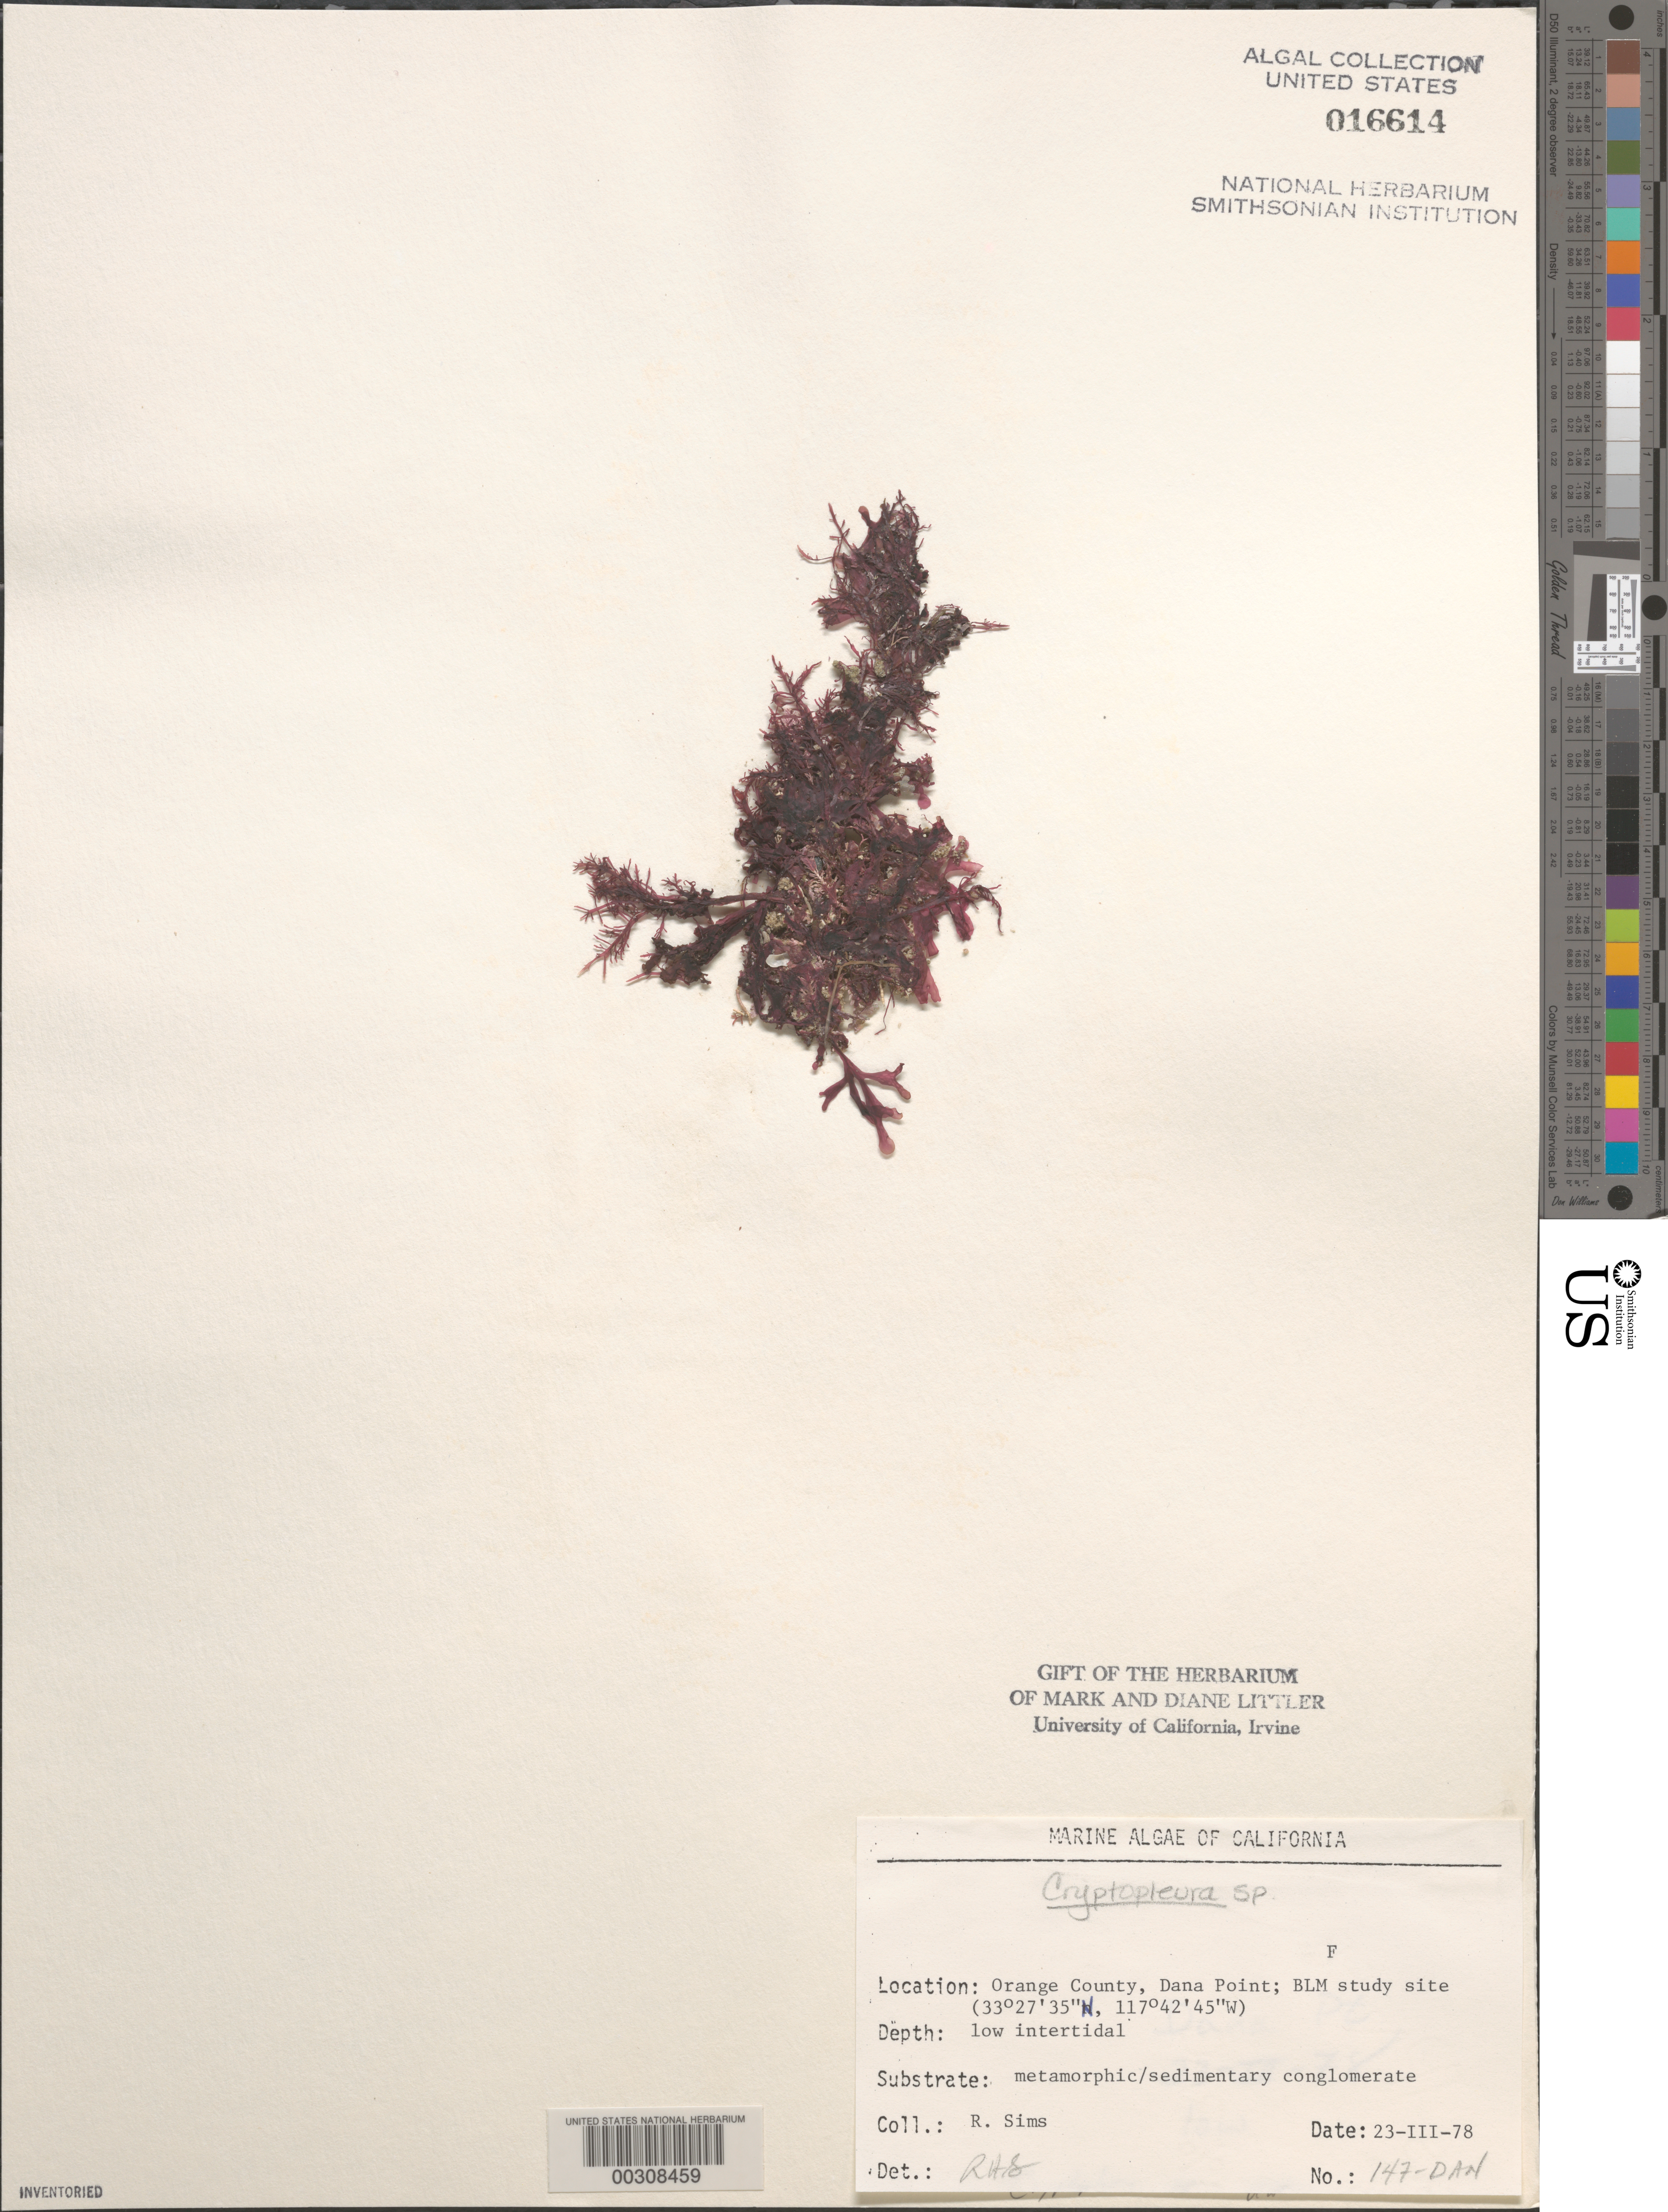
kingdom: Plantae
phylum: Rhodophyta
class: Florideophyceae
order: Ceramiales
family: Delesseriaceae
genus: Cryptopleura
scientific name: Cryptopleura sp.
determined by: Sims, Robert H.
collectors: R. H. Sims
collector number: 147-dan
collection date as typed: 23 Mar 1978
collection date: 1978-03-23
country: United States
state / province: California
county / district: Orange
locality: Dana Point, 1 km north of marina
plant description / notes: BLM-SOCALBIGHT Rocky Intertidal Survey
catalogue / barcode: US 16614